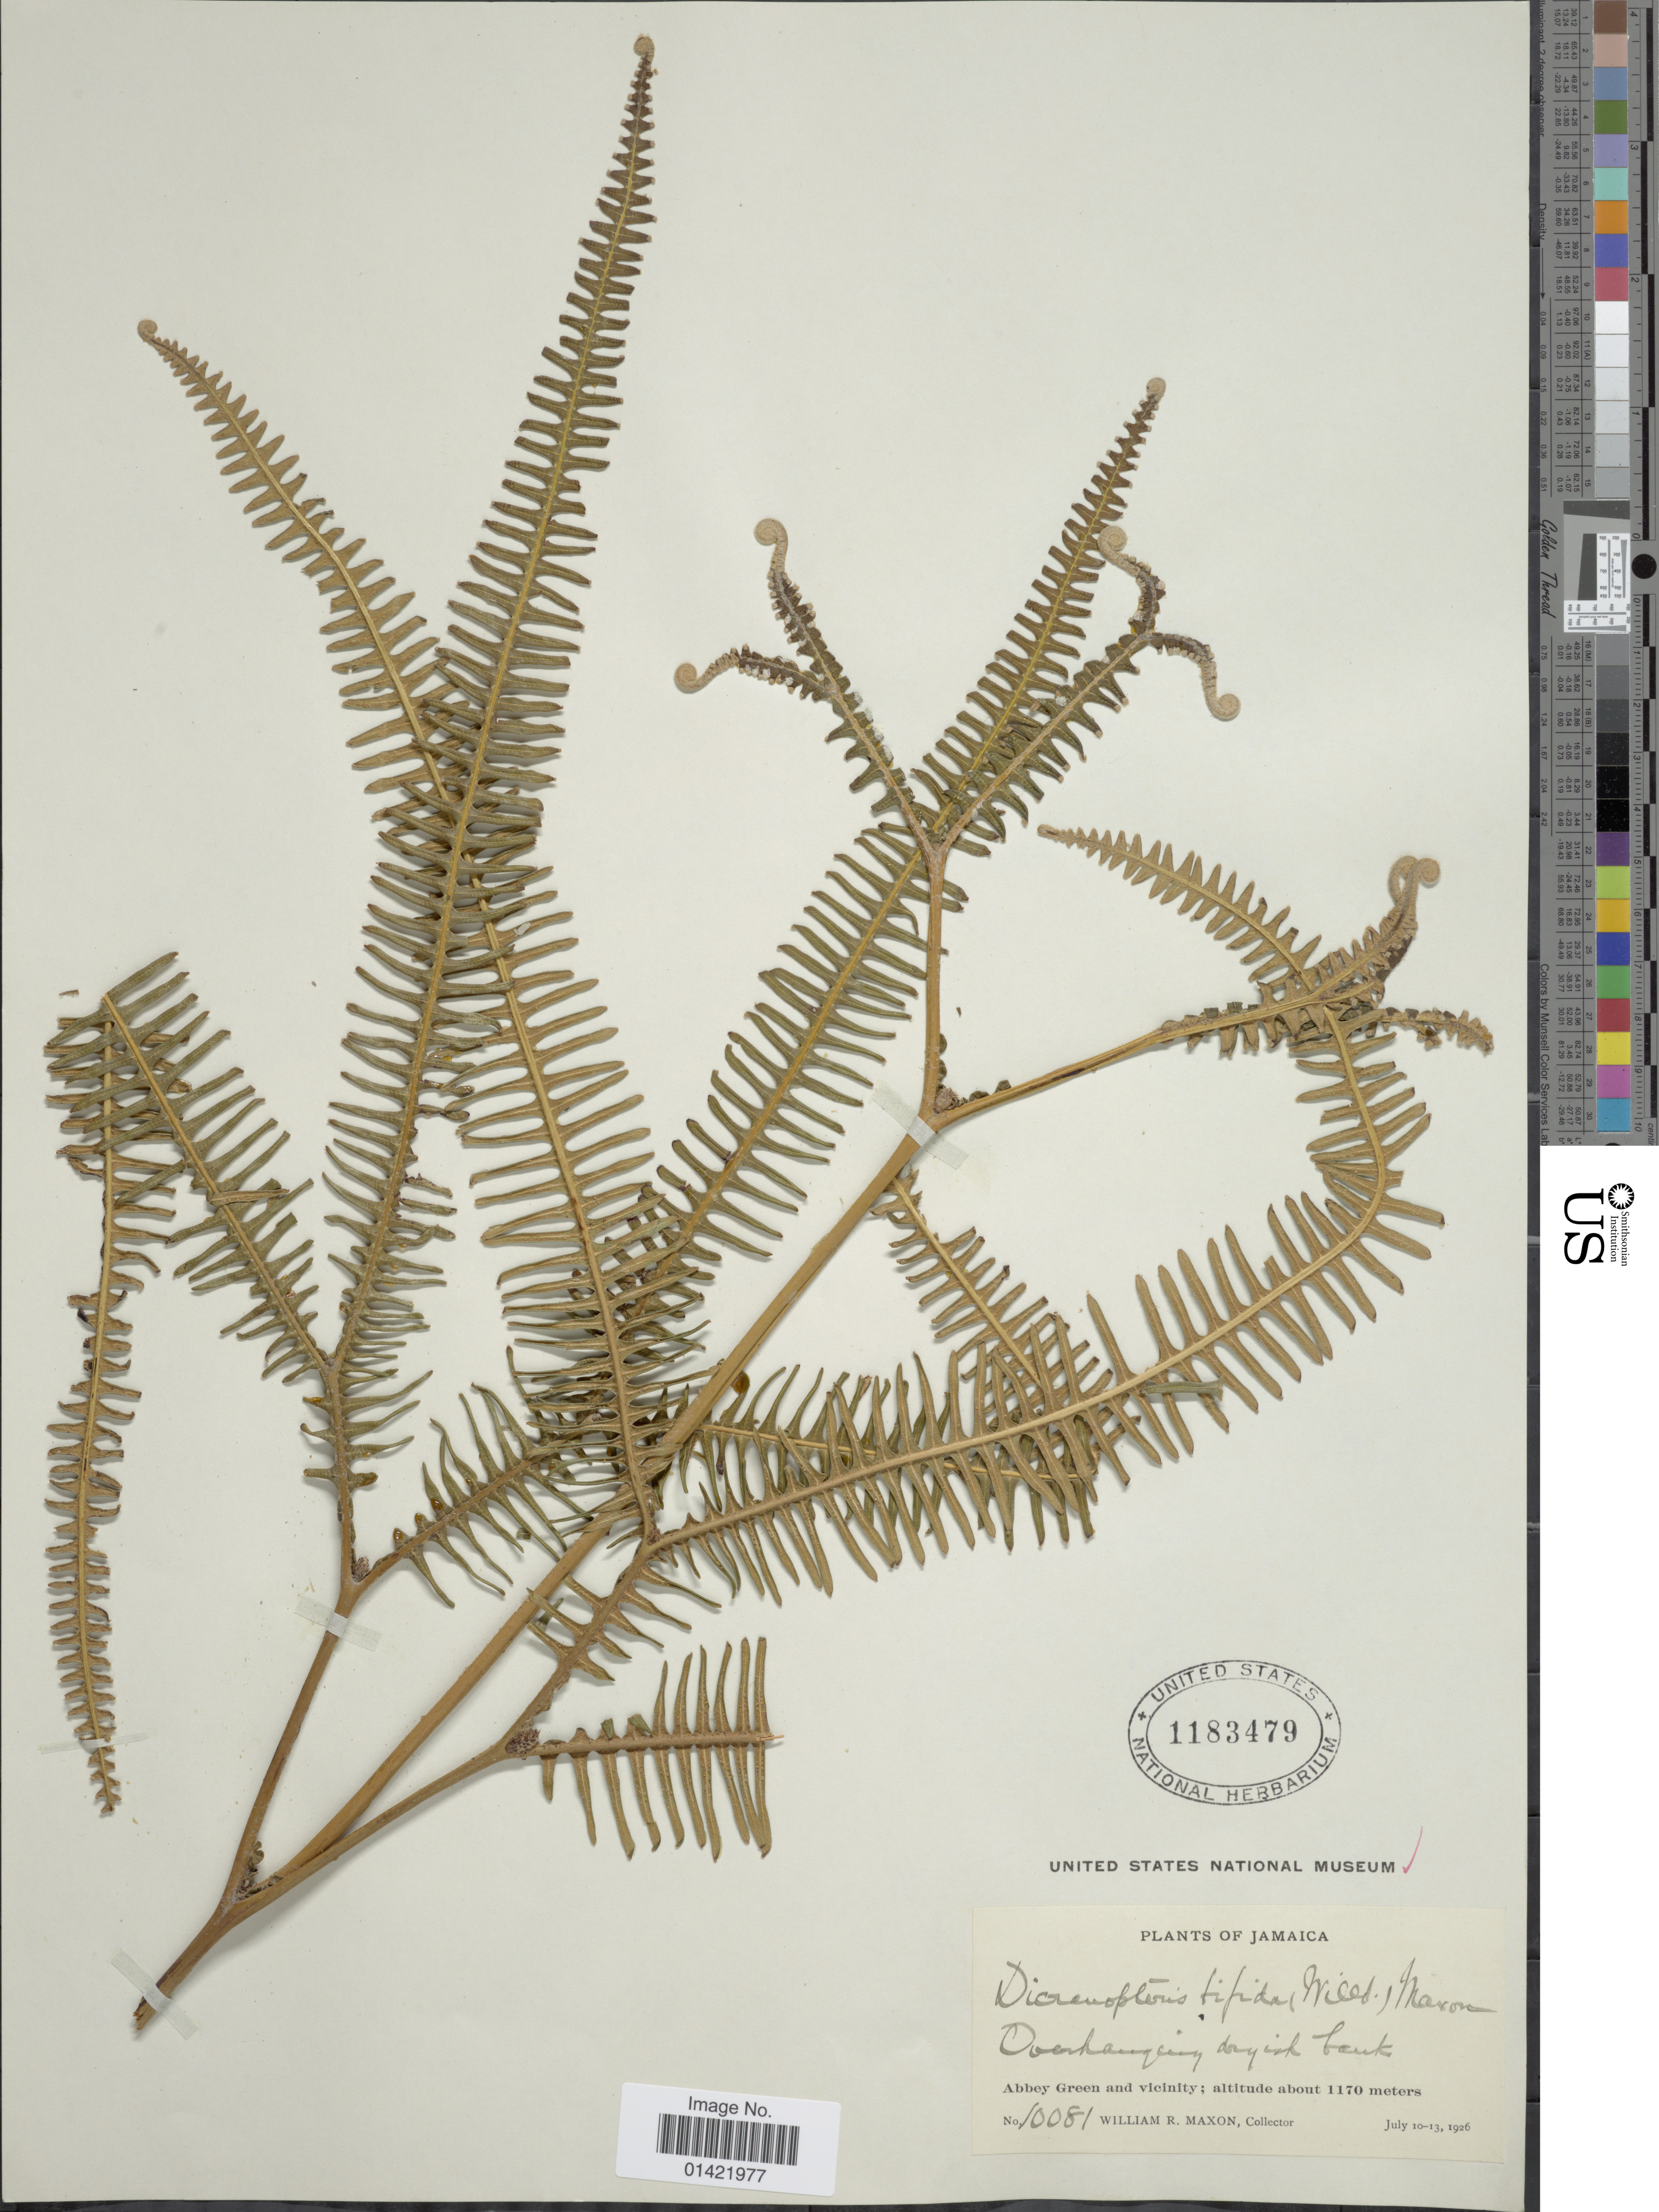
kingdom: Plantae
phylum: Tracheophyta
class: Polypodiopsida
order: Gleicheniales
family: Gleicheniaceae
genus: Sticherus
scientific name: Sticherus fulvus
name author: (Desv.) Ching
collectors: W. R. Maxon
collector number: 10081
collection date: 1926-07-10/1926-07-13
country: Jamaica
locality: Abbey Green and vicinity,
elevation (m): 1170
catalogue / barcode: US 1183479